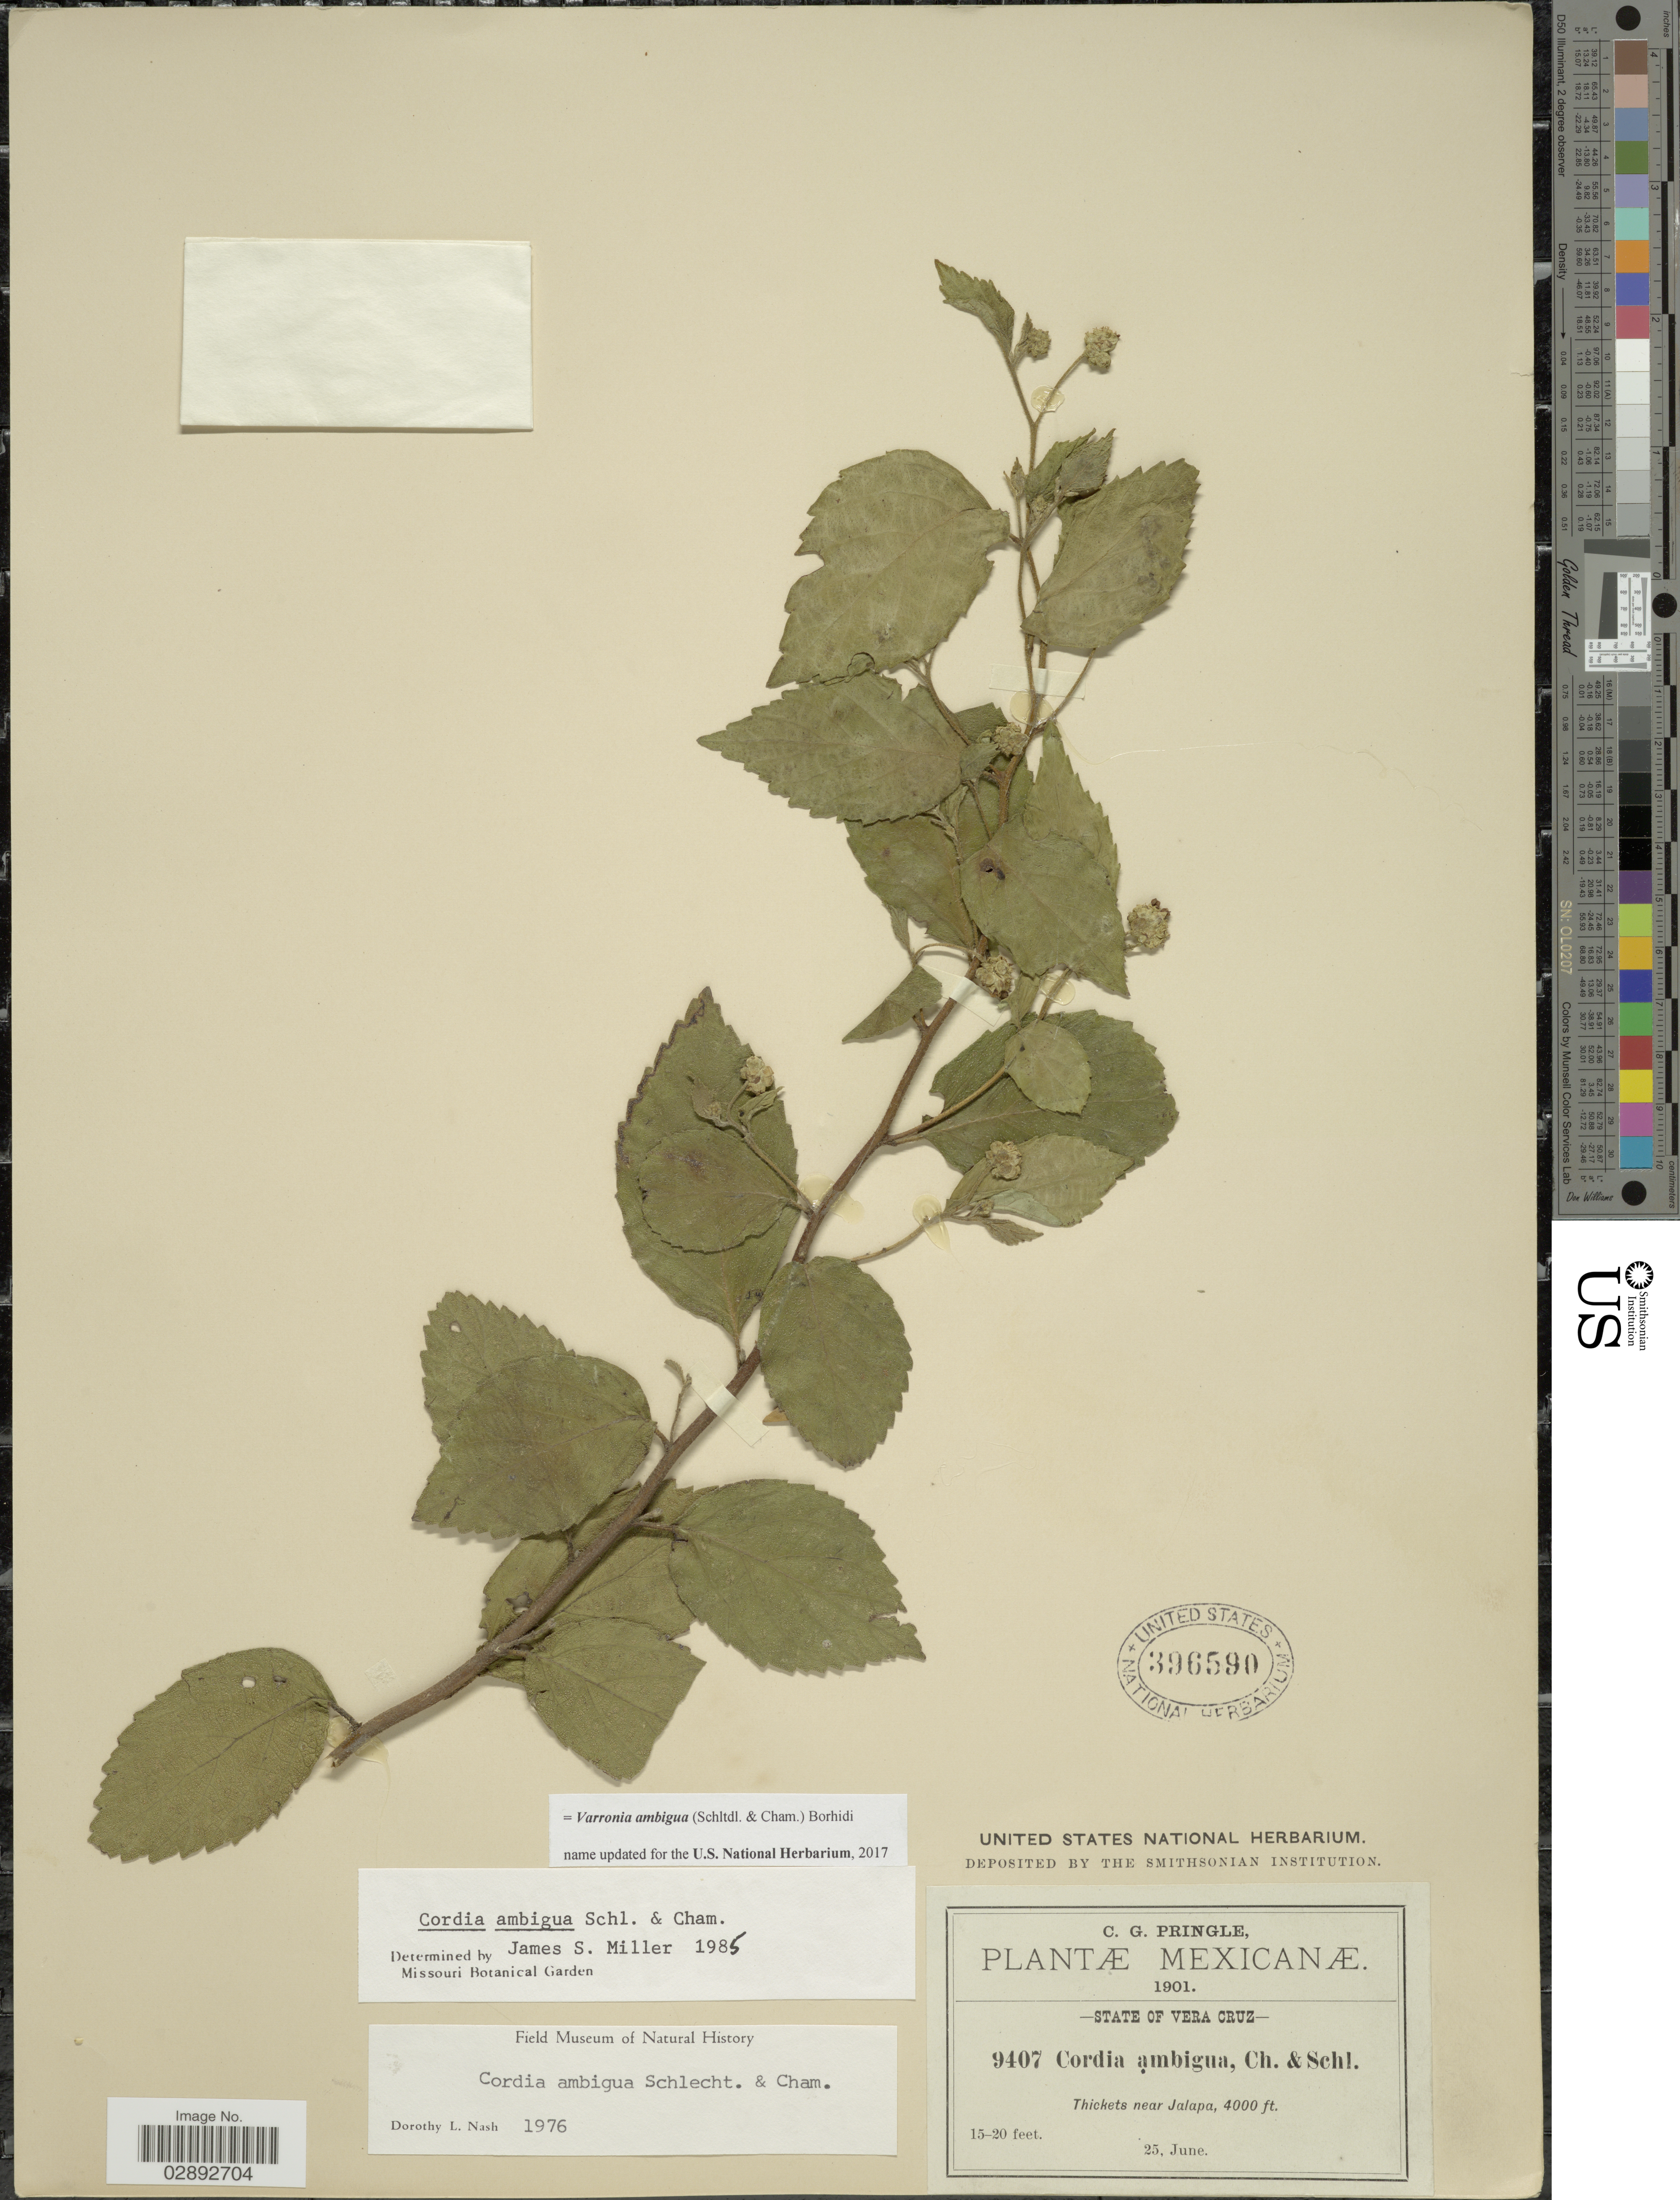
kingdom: Plantae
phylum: Tracheophyta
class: Magnoliopsida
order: Boraginales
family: Cordiaceae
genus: Varronia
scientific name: Varronia ambigua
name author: (Schltdl. & Cham.) Borhidi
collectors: C. G. Pringle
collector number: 9407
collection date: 1901-06-25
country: Mexico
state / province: Veracruz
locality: State of Vera Cruz. Thickets near Jalapa.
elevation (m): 1219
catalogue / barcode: US 396590